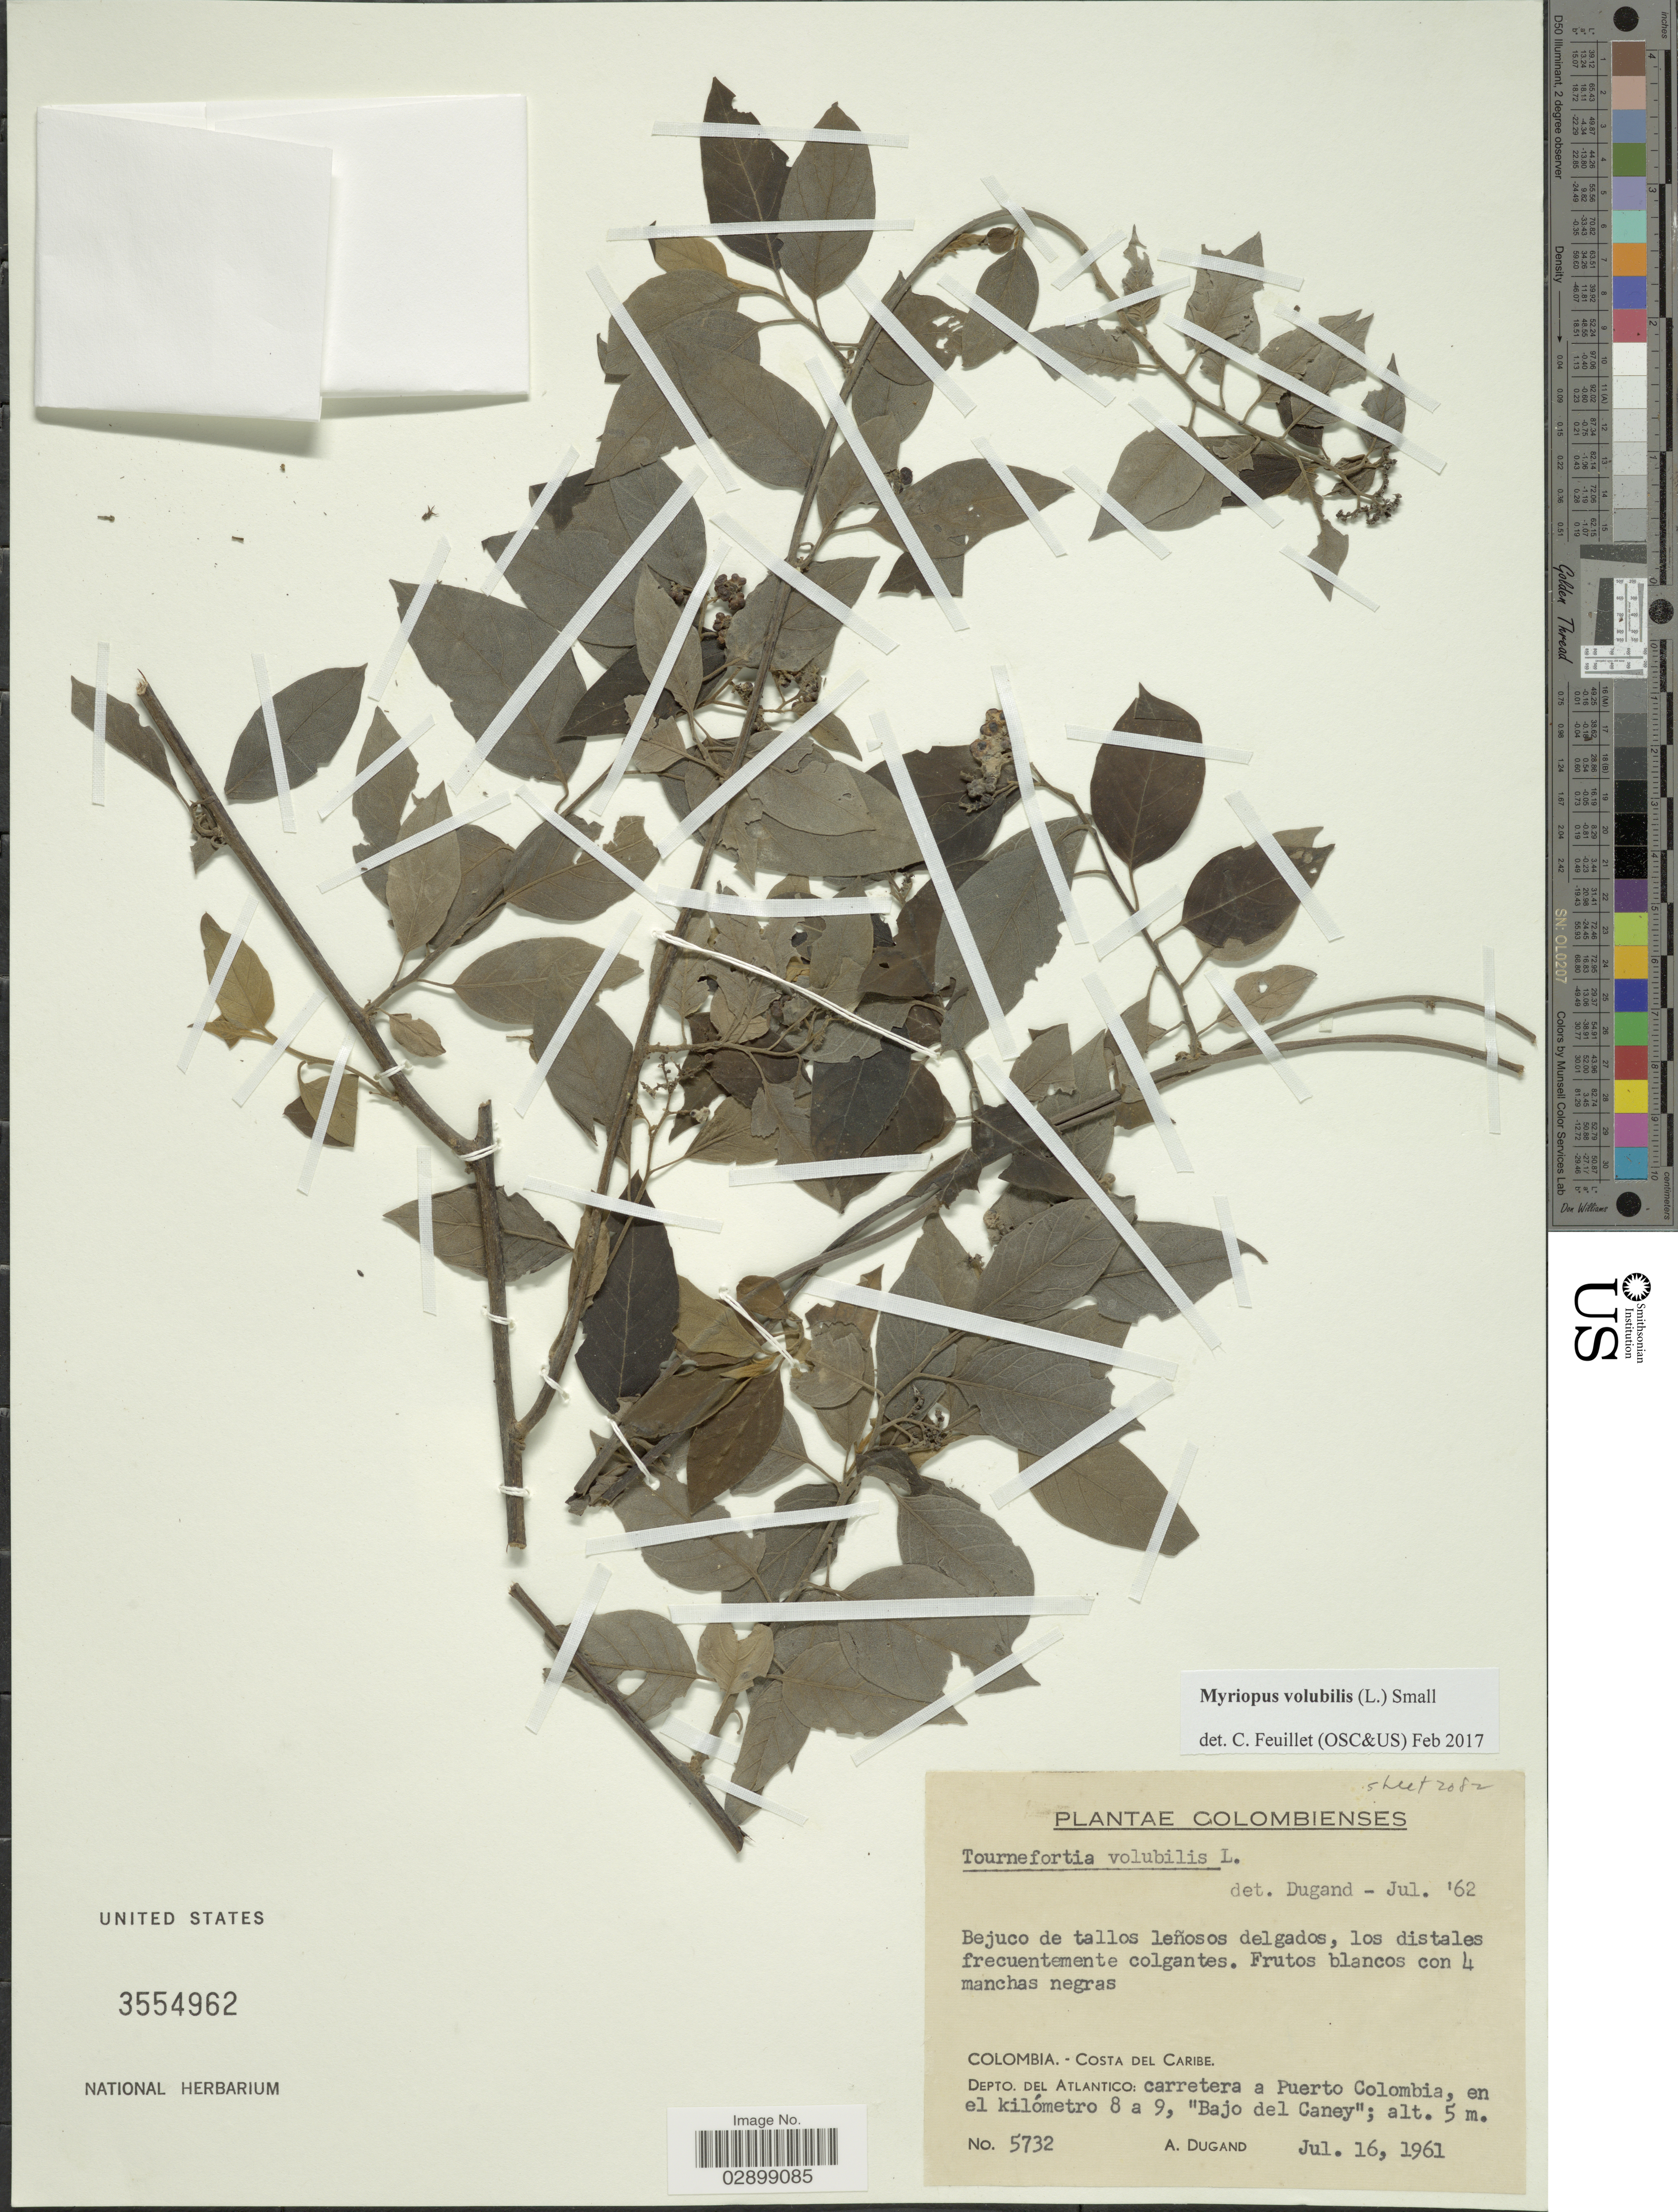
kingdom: Plantae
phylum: Tracheophyta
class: Magnoliopsida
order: Boraginales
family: Heliotropiaceae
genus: Myriopus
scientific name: Myriopus volubilis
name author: (L.) Small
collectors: A. Dugand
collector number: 5732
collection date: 1961-07-16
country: Colombia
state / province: Atlántico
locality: Costa del Caribe. Depto. del Atlantico: carretera a Puerto Colombia, en el kilómetro 8 a 9, "Bajo del Caney".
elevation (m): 5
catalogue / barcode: US 3554962